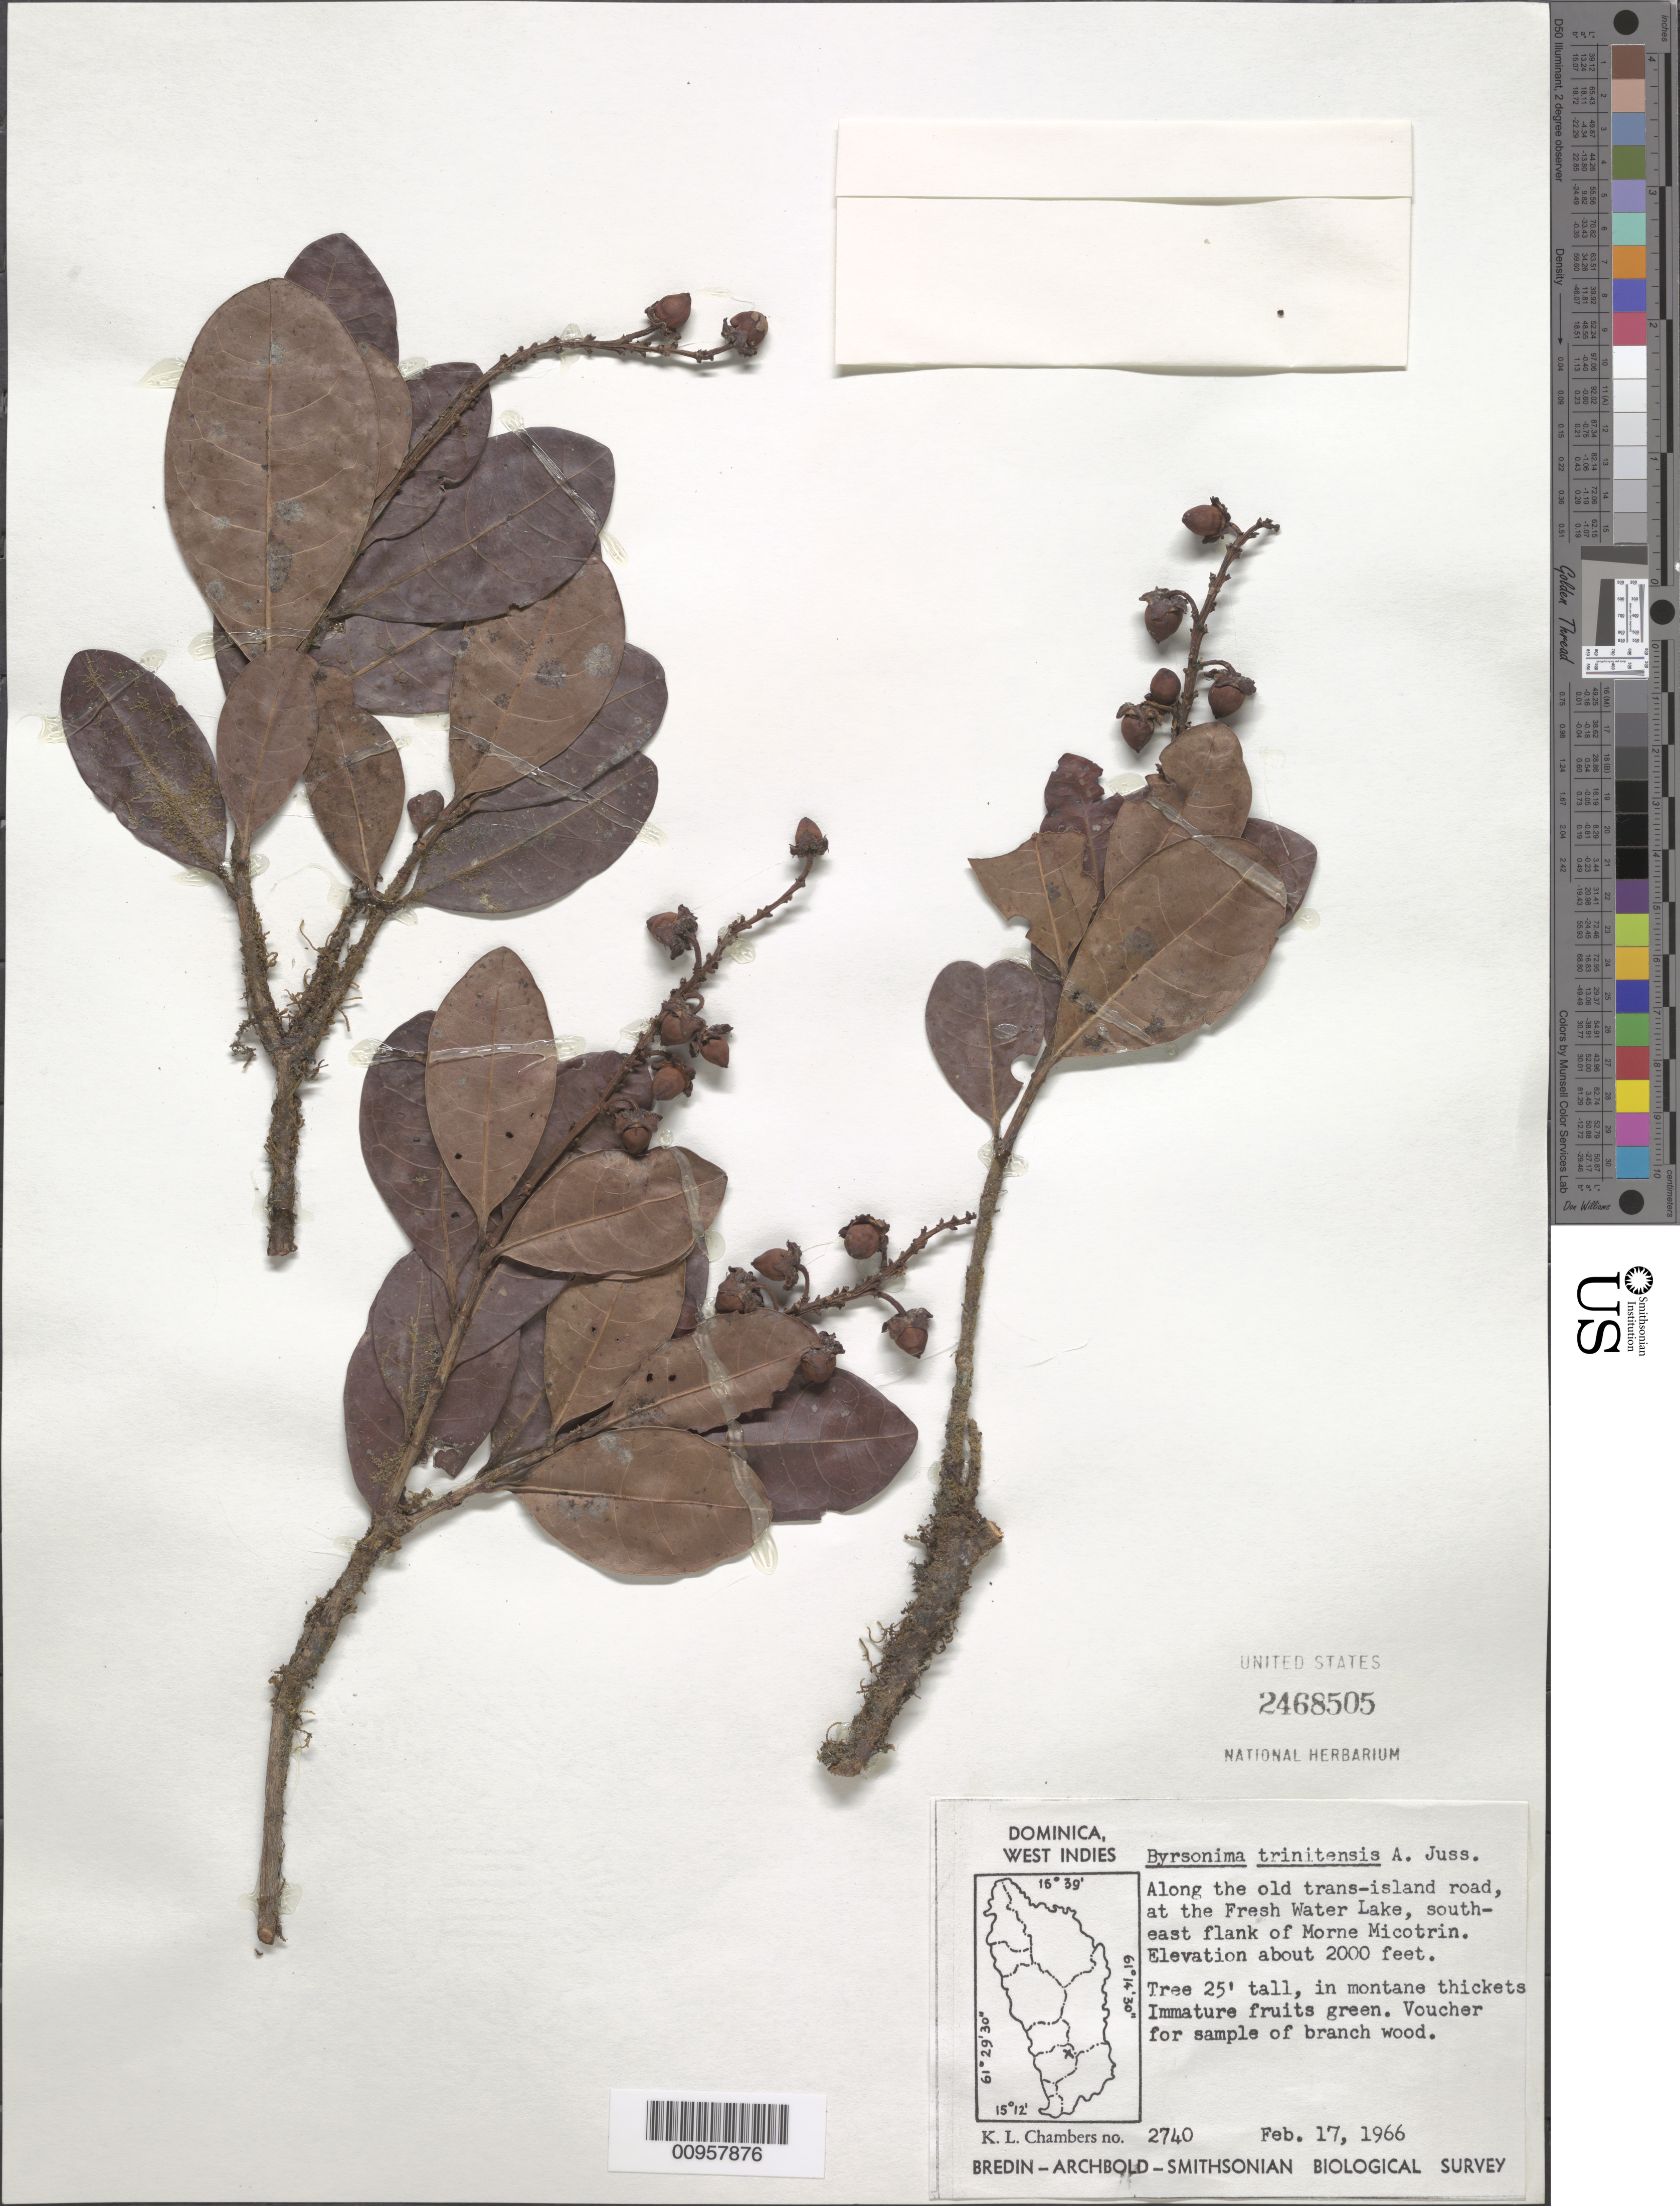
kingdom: Plantae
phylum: Tracheophyta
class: Magnoliopsida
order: Malpighiales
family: Malpighiaceae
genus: Byrsonima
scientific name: Byrsonima trinitensis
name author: A. Juss.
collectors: K. L. Chambers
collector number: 2740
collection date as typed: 17 Feb 1966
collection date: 1966-02-17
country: Dominica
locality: Along the old trans-island road, at the Fresh Water Lake, southeast flank of Morne Micotrin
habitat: Montane thickets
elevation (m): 610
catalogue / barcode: US 2468505